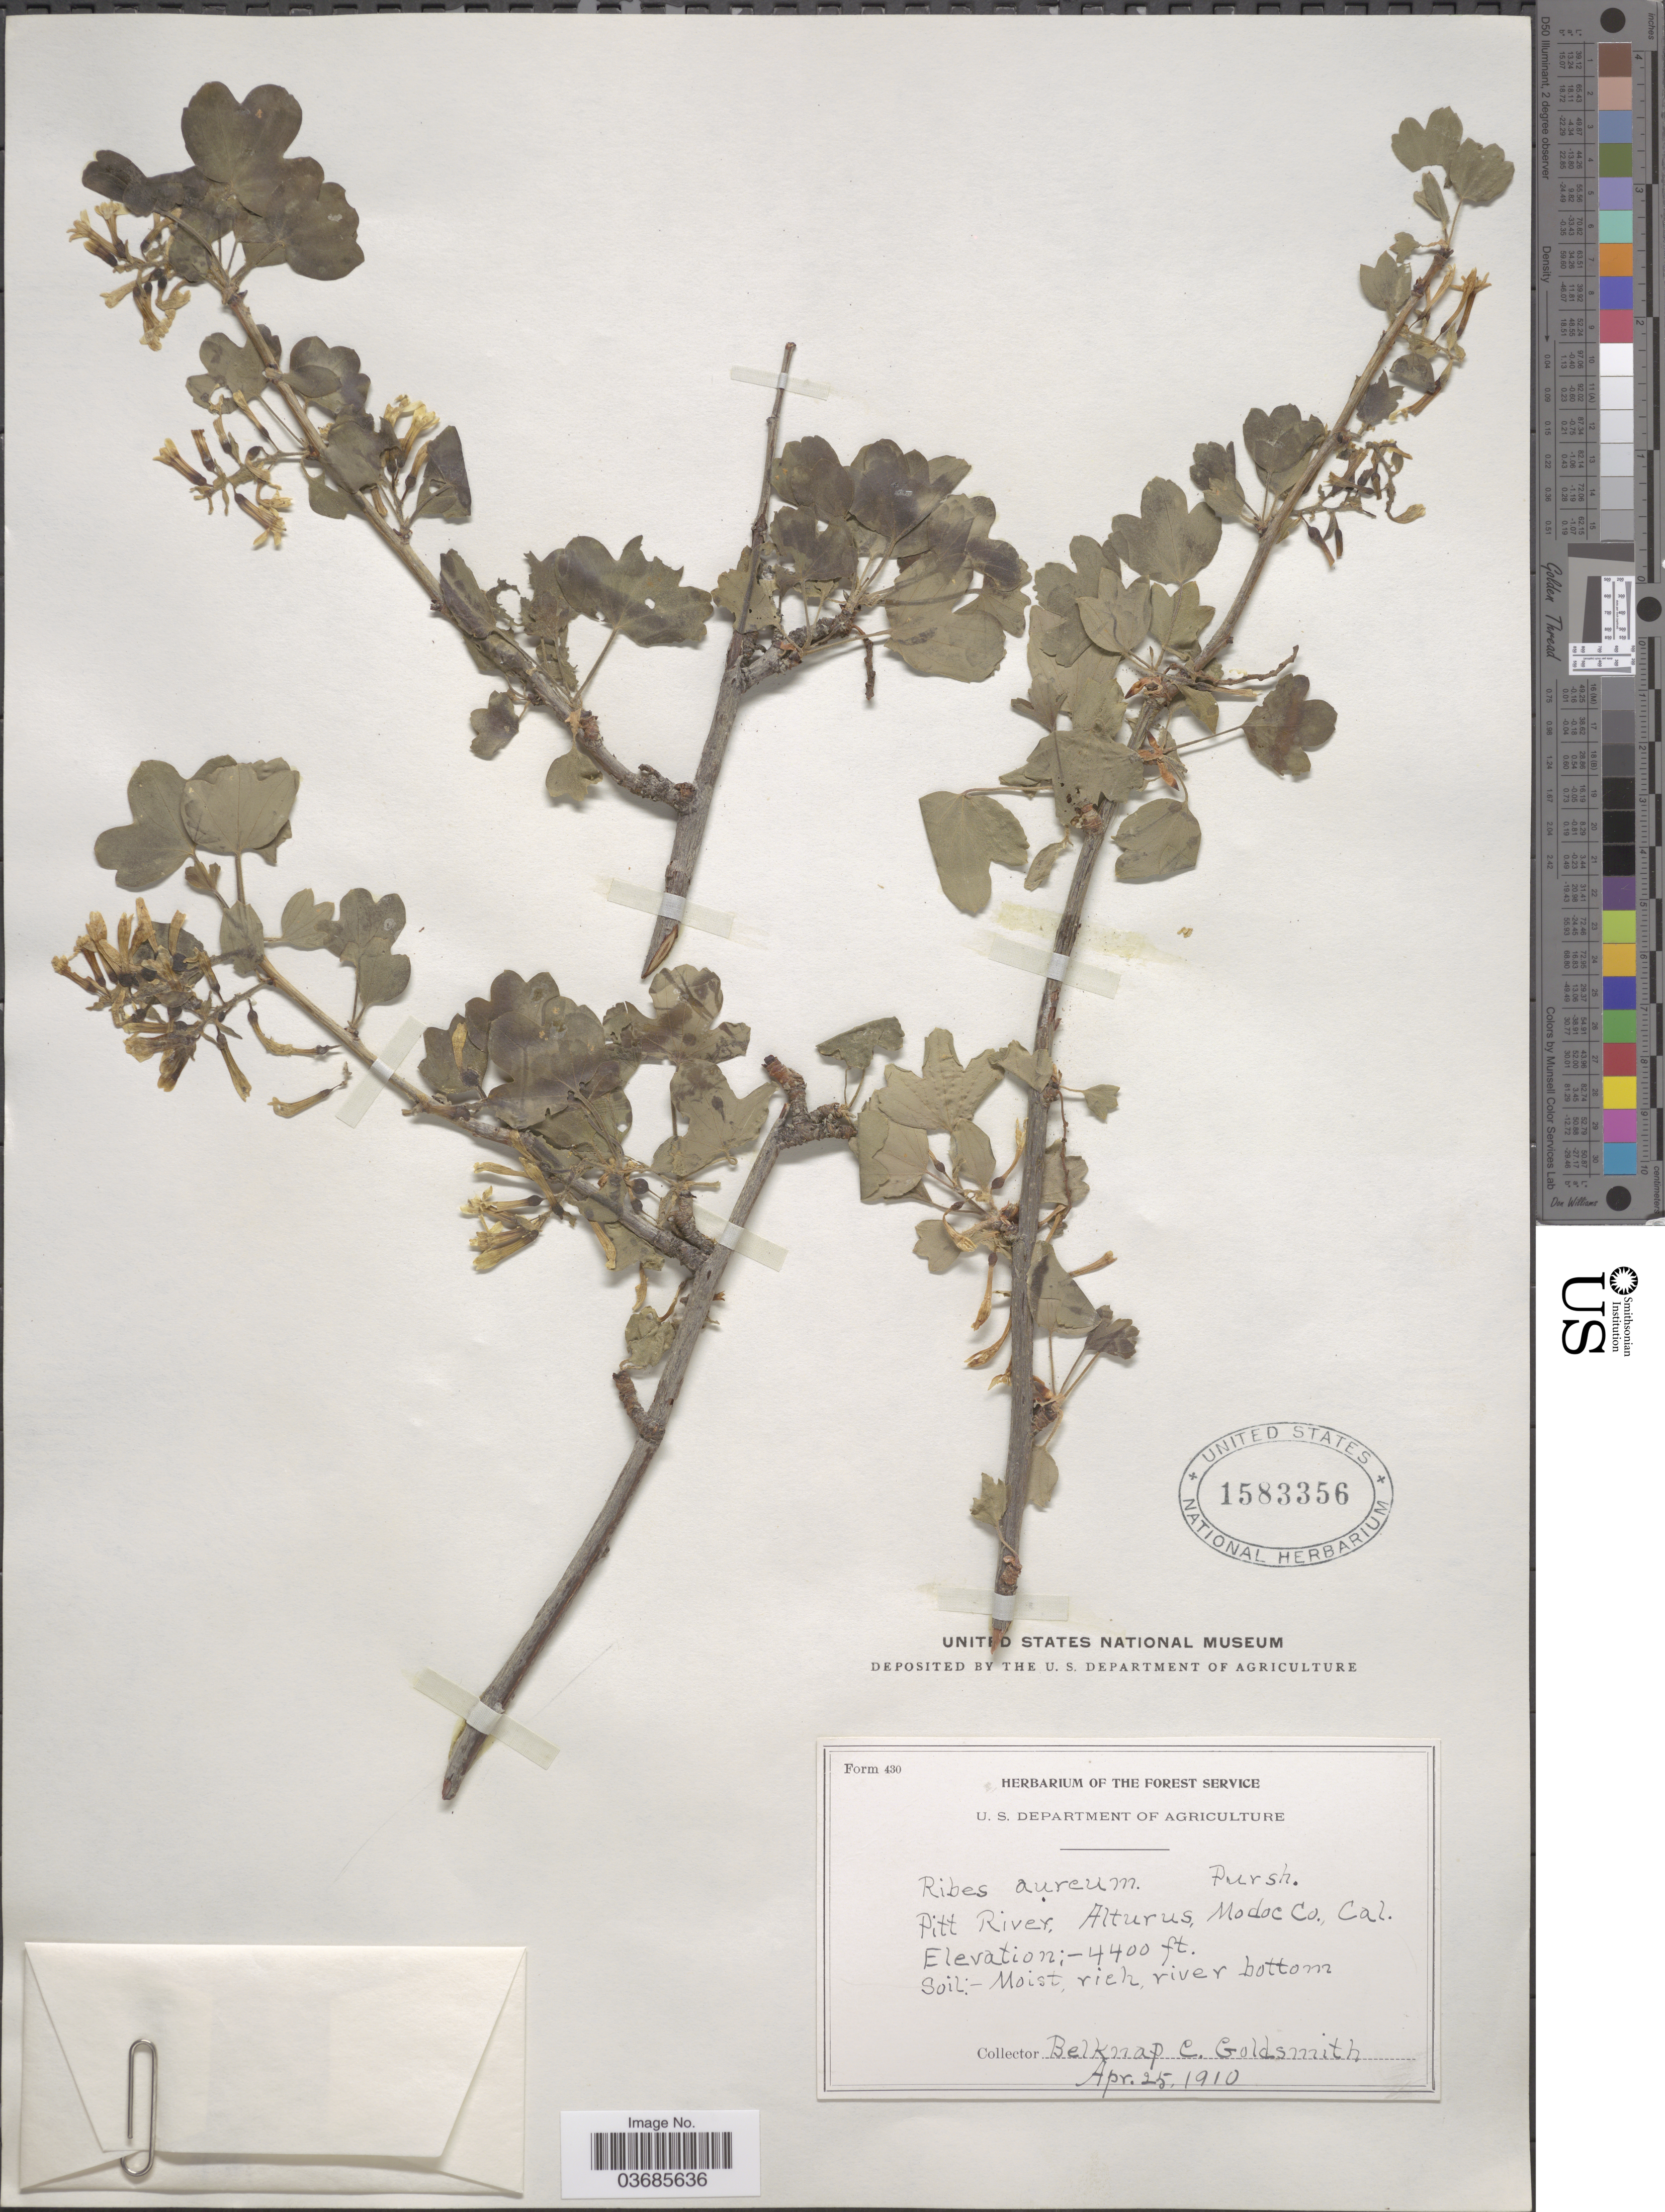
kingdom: Plantae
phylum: Tracheophyta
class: Magnoliopsida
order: Saxifragales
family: Grossulariaceae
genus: Ribes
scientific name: Ribes aureum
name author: Pursh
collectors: B. Goldsmith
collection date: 1910-04-25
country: United States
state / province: California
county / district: Modoc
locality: Pitt River, Alturus, Modoc Co.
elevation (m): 1341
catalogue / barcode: US 1583356